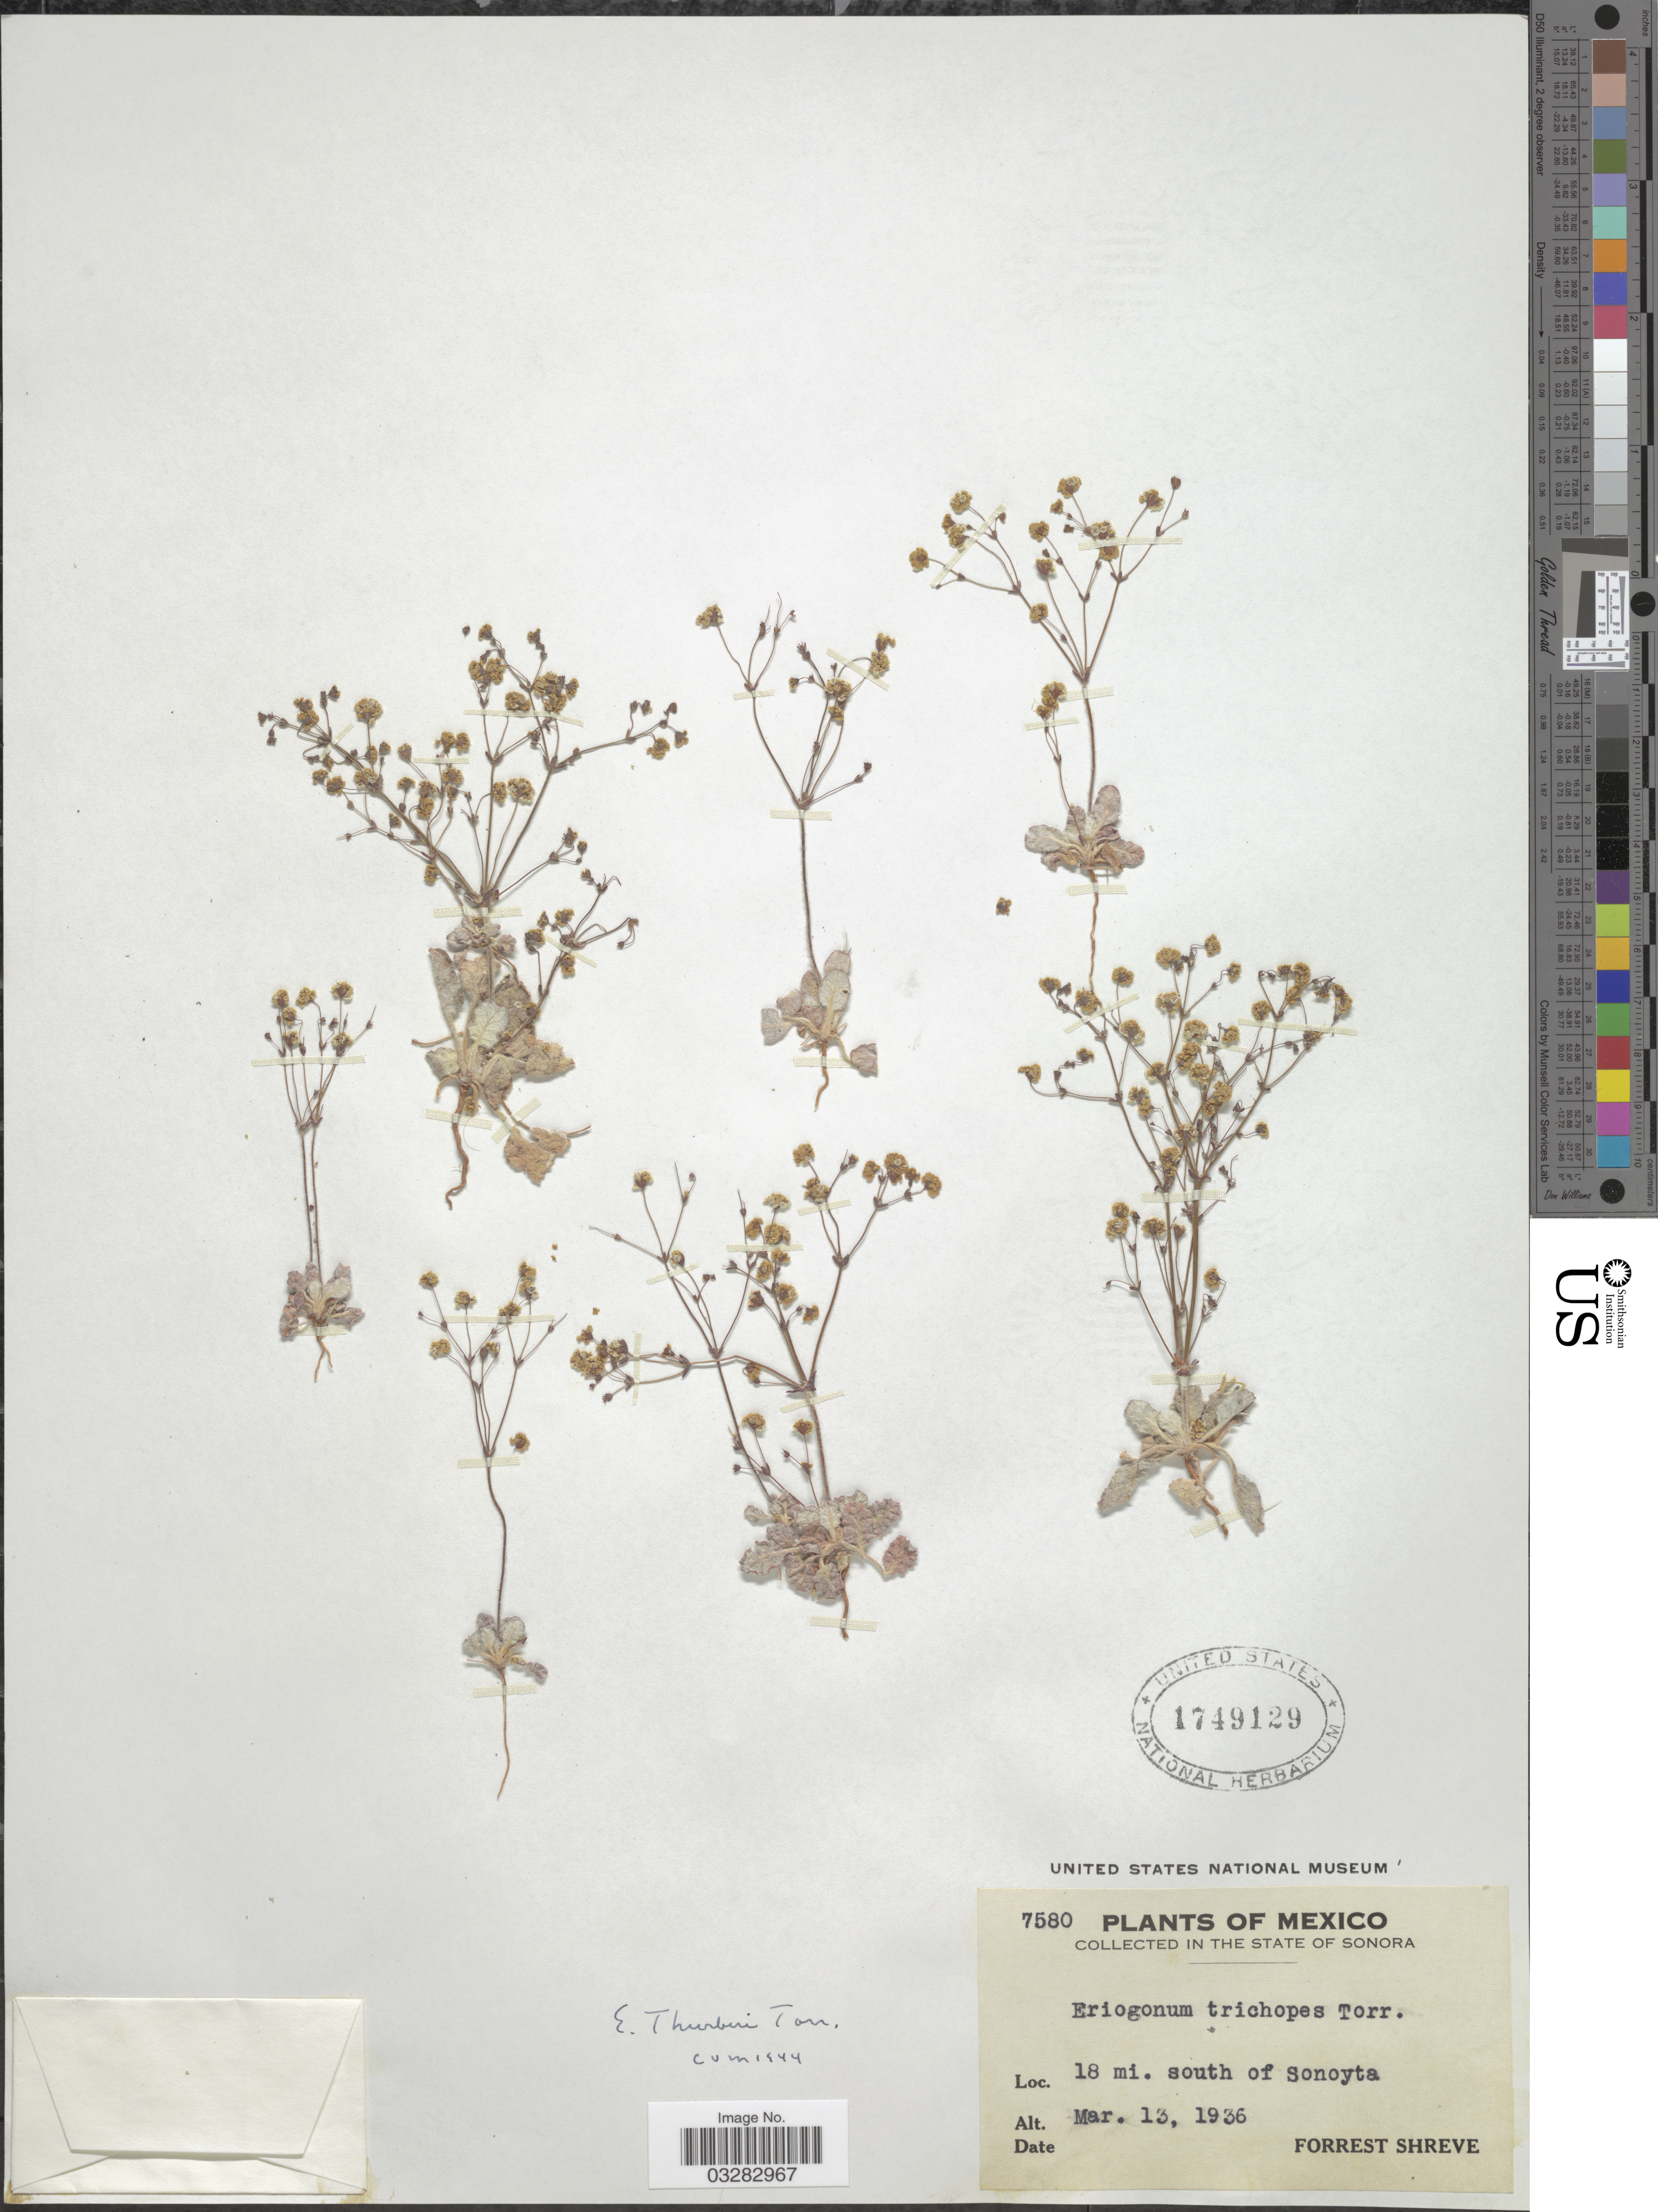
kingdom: Plantae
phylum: Tracheophyta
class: Magnoliopsida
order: Caryophyllales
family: Polygonaceae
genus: Eriogonum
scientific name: Eriogonum thurberi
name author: Torr.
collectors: F. Shreve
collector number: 7580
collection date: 1936-03-13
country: Mexico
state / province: Sonora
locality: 18 mi. south of Sonoyta.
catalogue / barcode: US 17949129